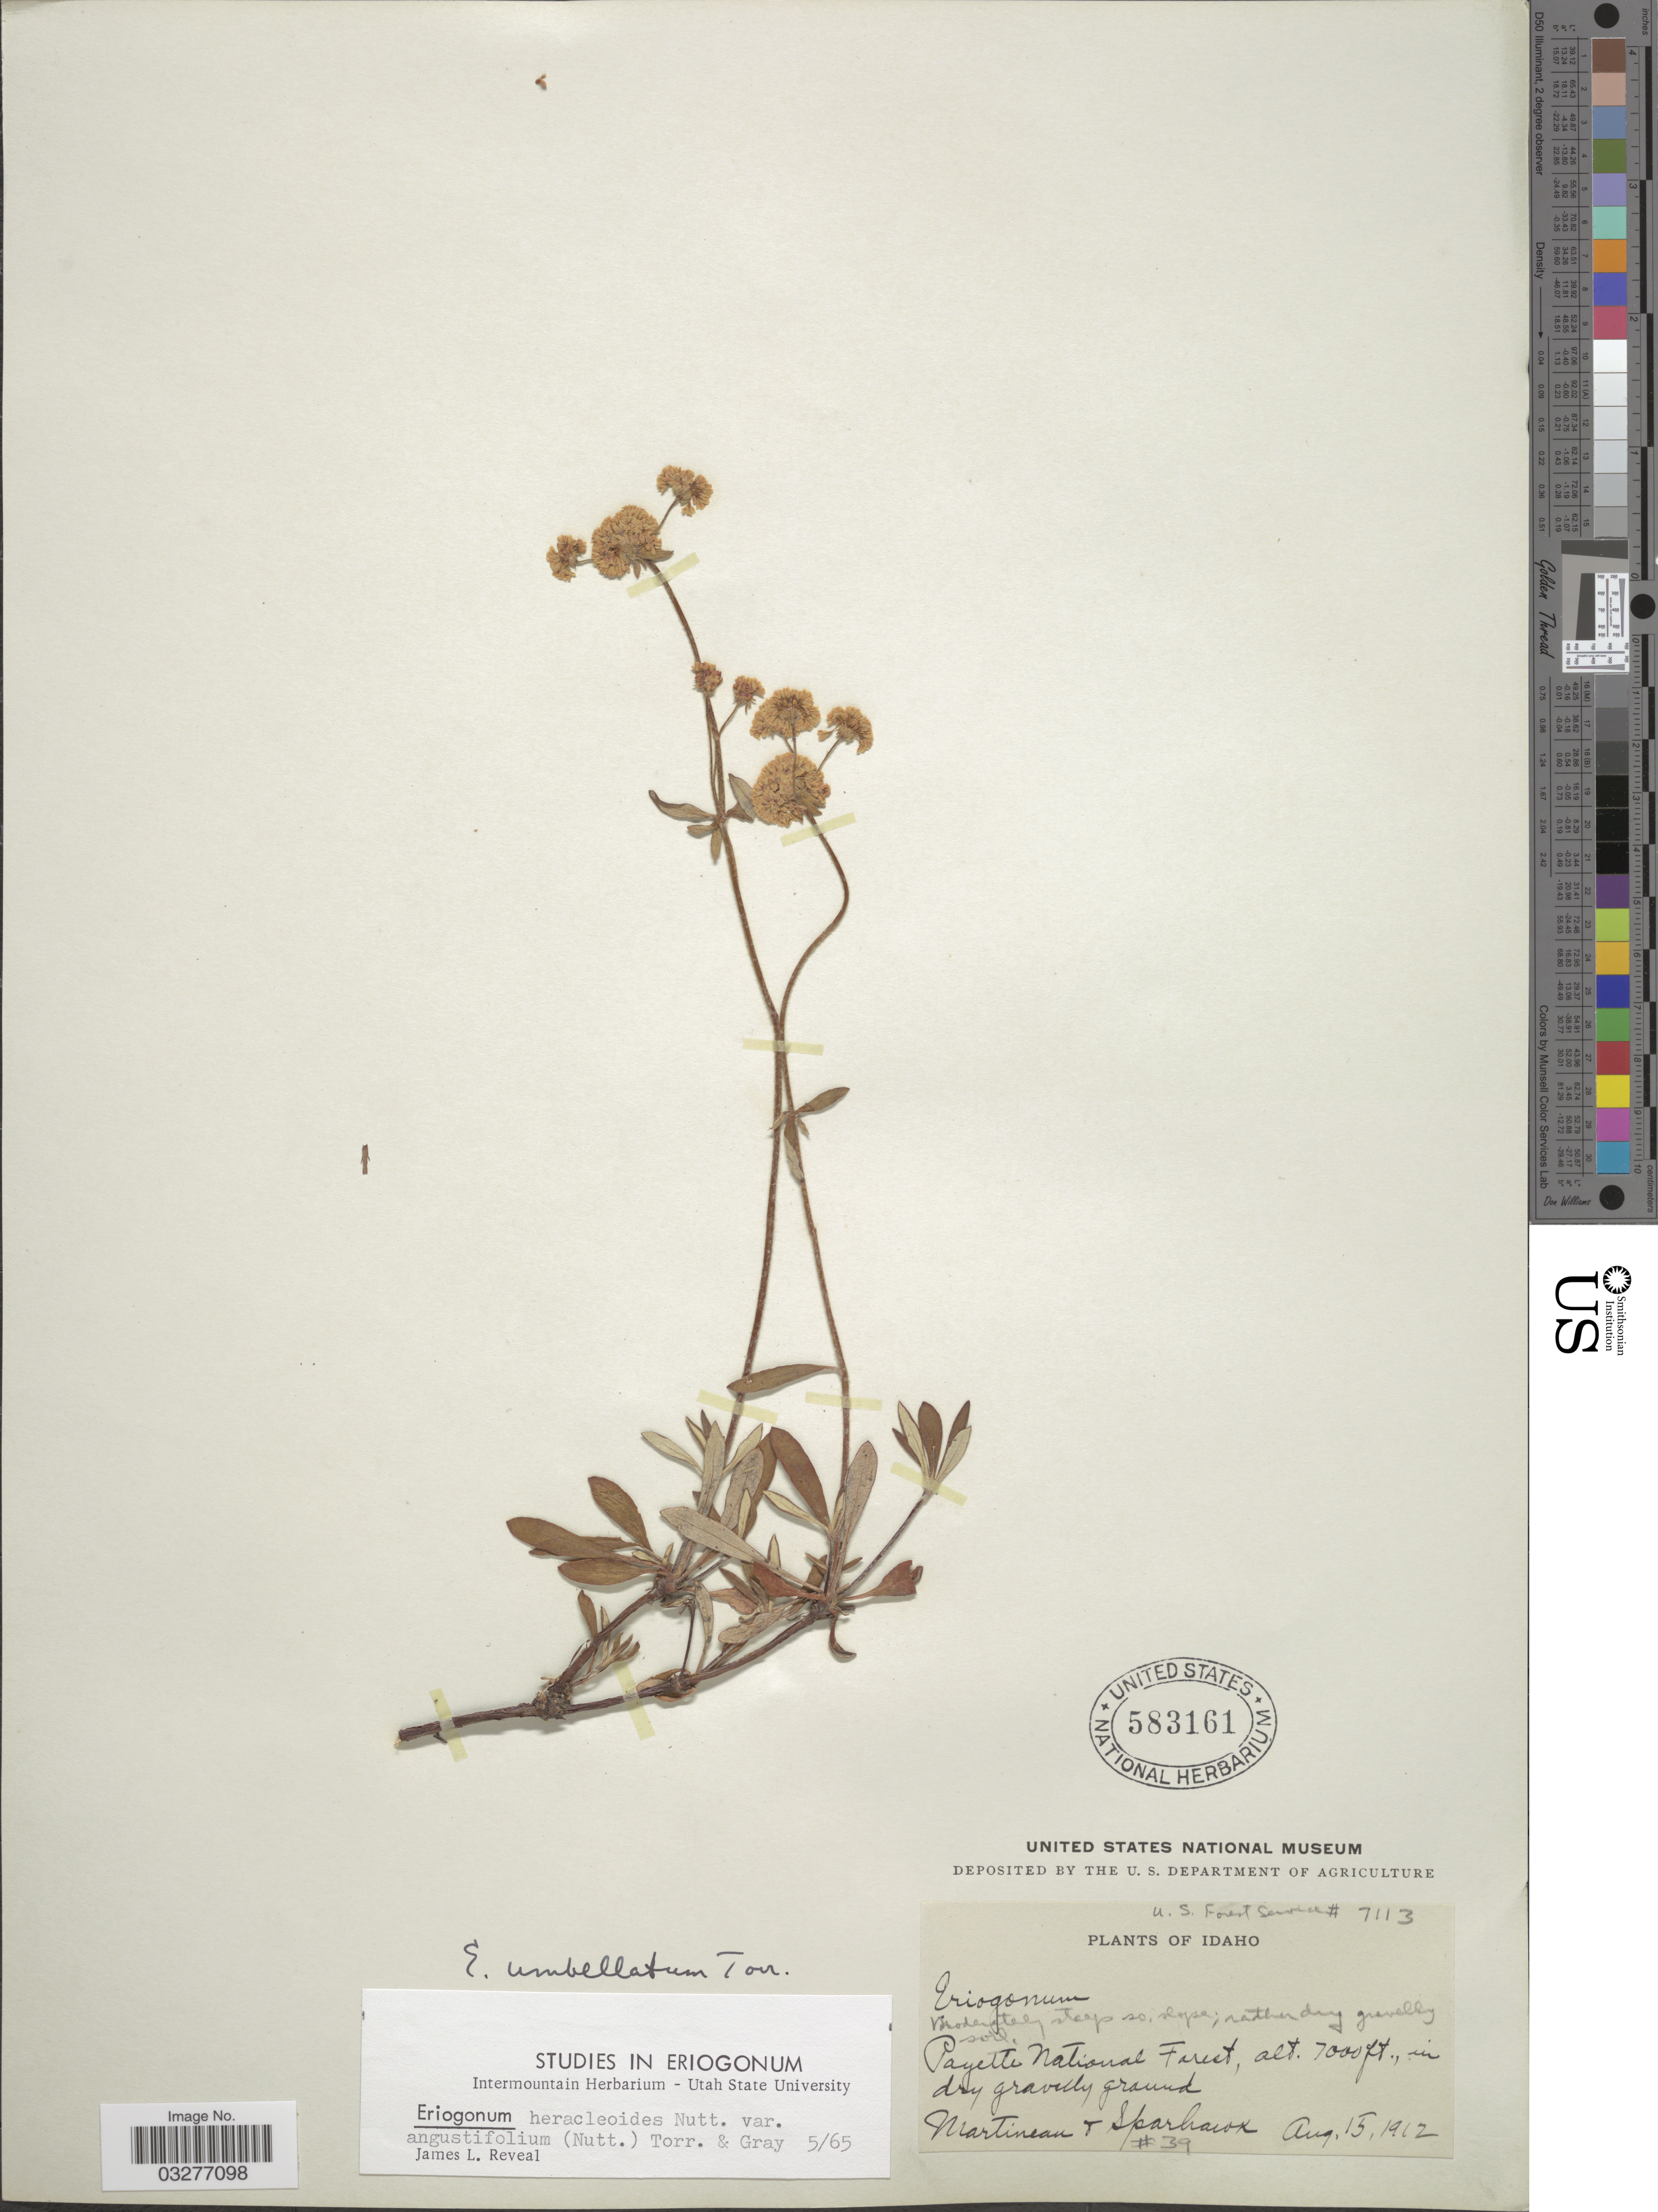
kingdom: Plantae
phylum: Tracheophyta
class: Magnoliopsida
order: Caryophyllales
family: Polygonaceae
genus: Eriogonum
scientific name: Eriogonum heracleoides var. heracleoides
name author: Nutt.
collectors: Martineau & Sparhawk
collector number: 39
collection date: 1912-08-15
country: United States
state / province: Idaho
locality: Payette National Forest.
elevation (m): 2134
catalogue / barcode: US 583161